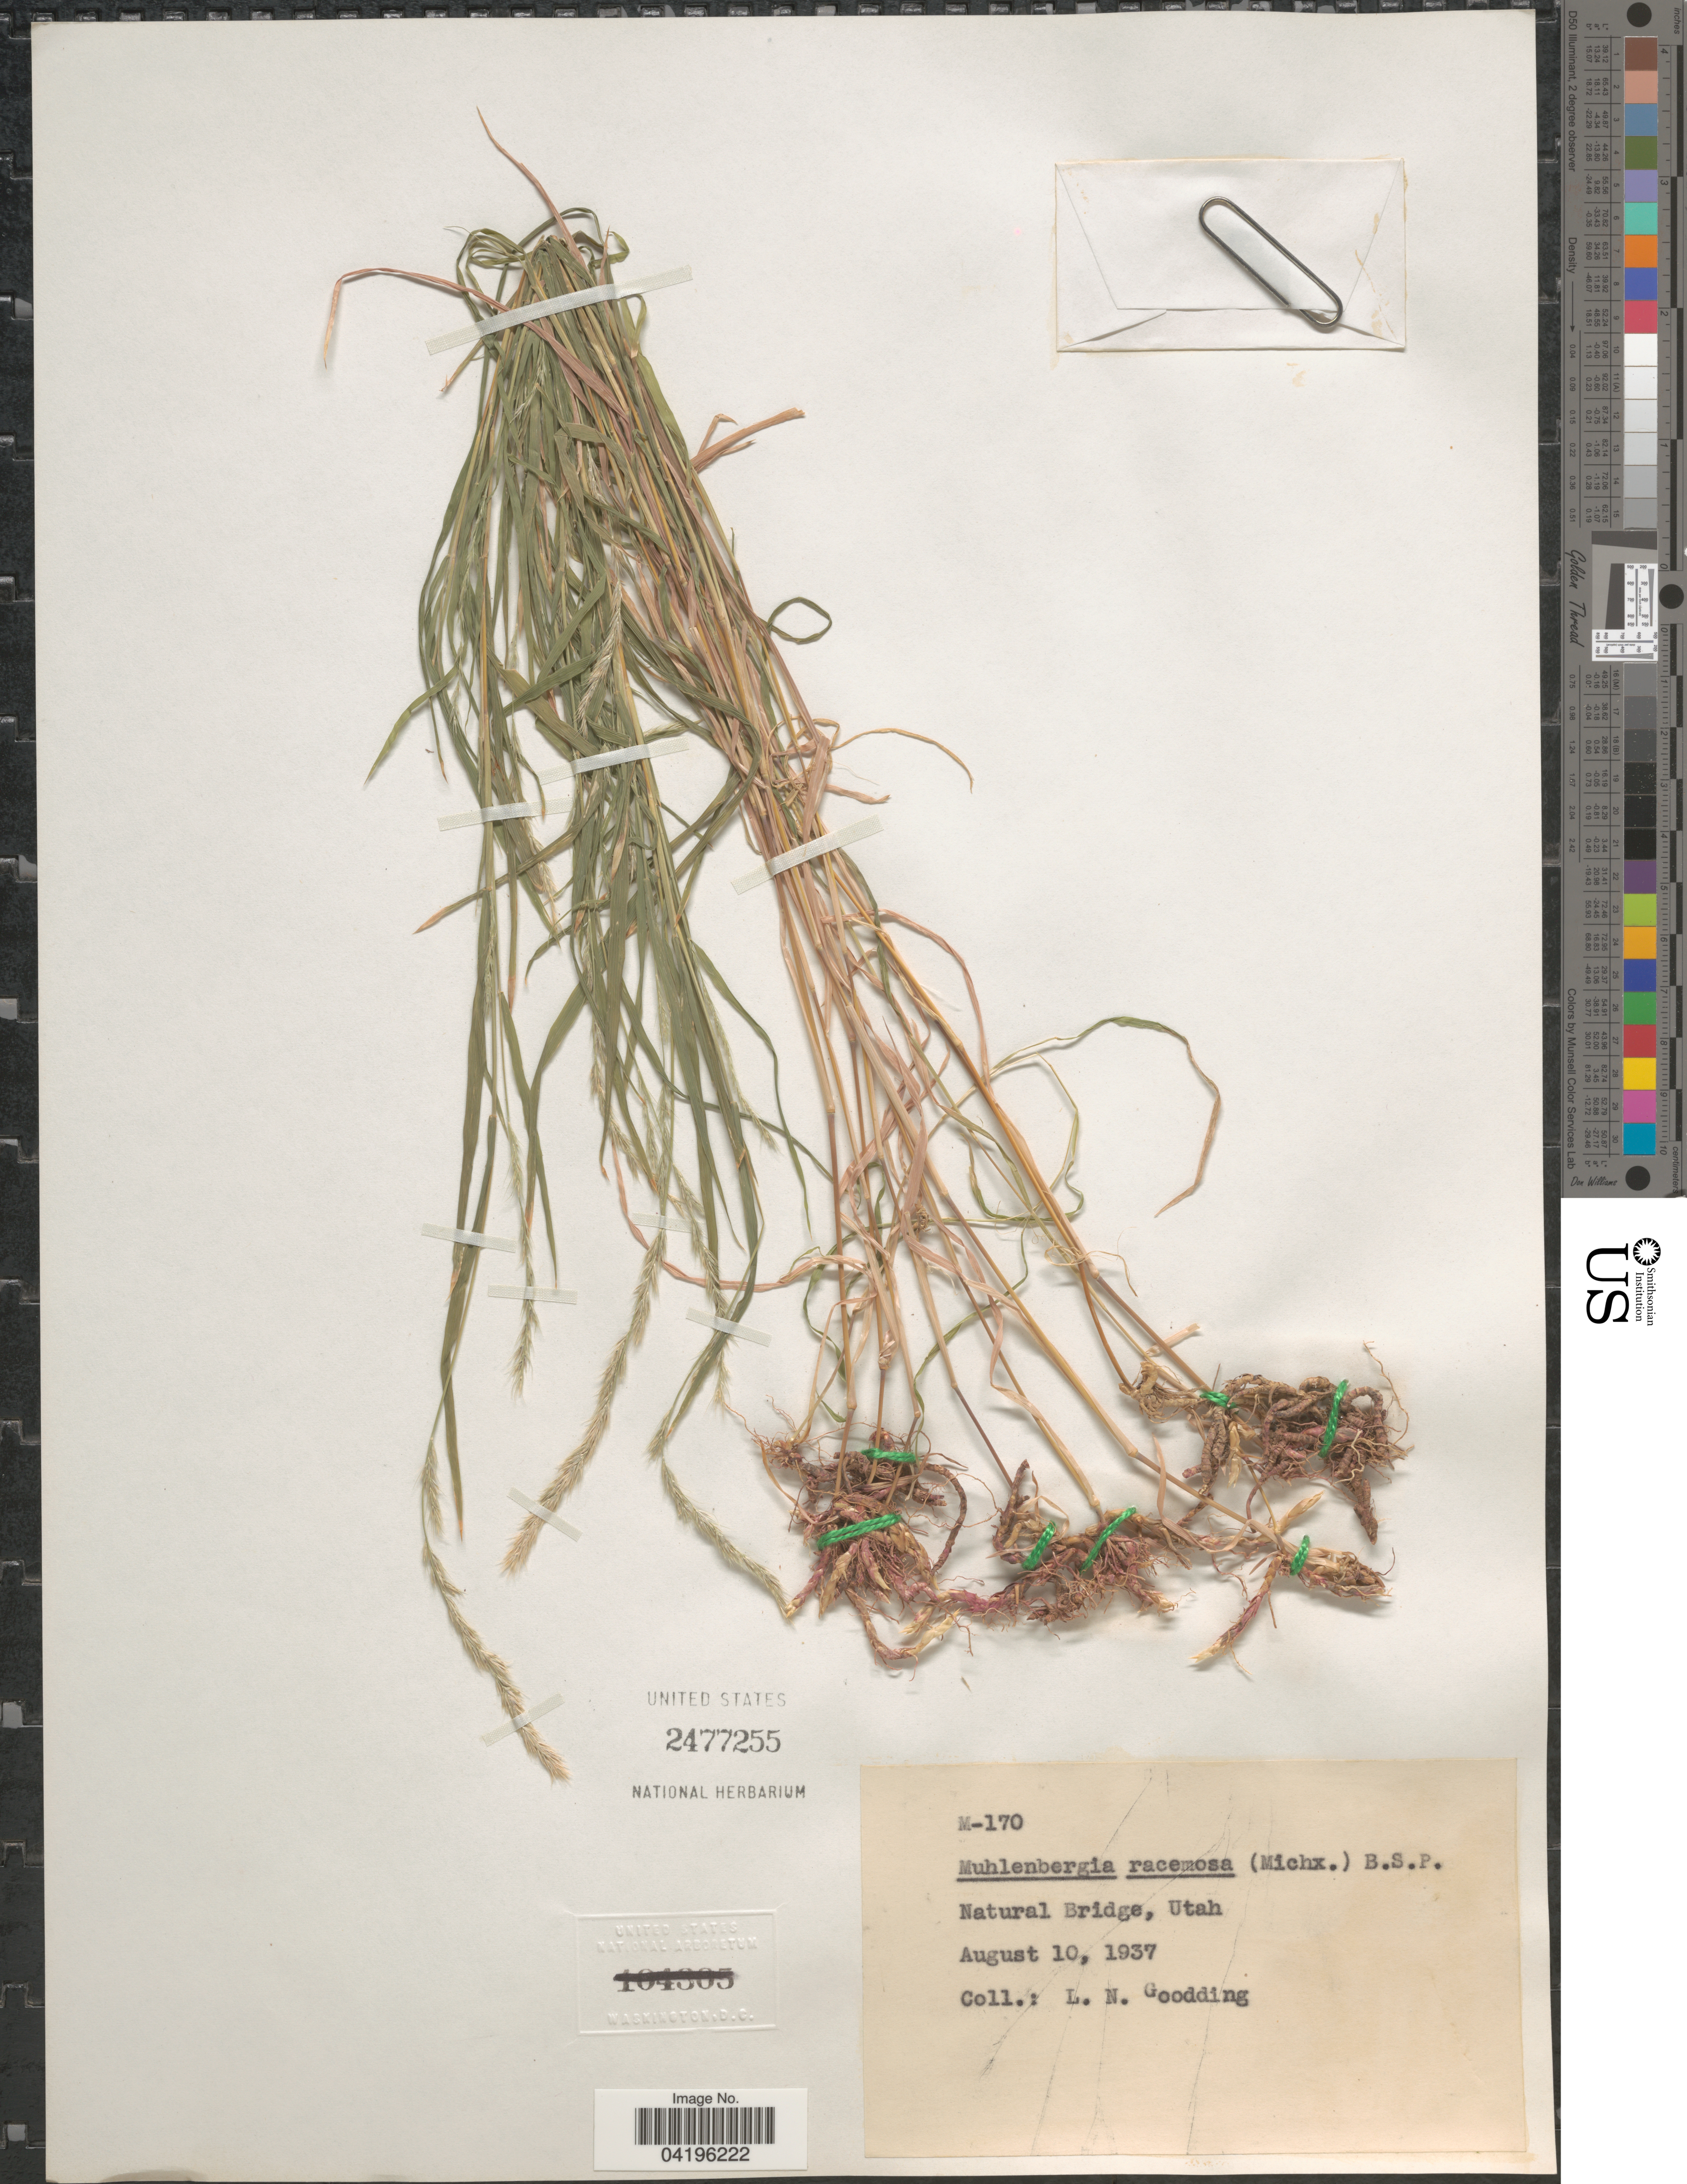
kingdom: Plantae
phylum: Tracheophyta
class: Liliopsida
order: Poales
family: Poaceae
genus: Muhlenbergia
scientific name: Muhlenbergia racemosa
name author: (Michx.) Britton et al.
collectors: L. N. Goodding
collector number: M-170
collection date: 1937-08-10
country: United States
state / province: Utah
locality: Natural Bridge.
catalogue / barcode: US 2477255